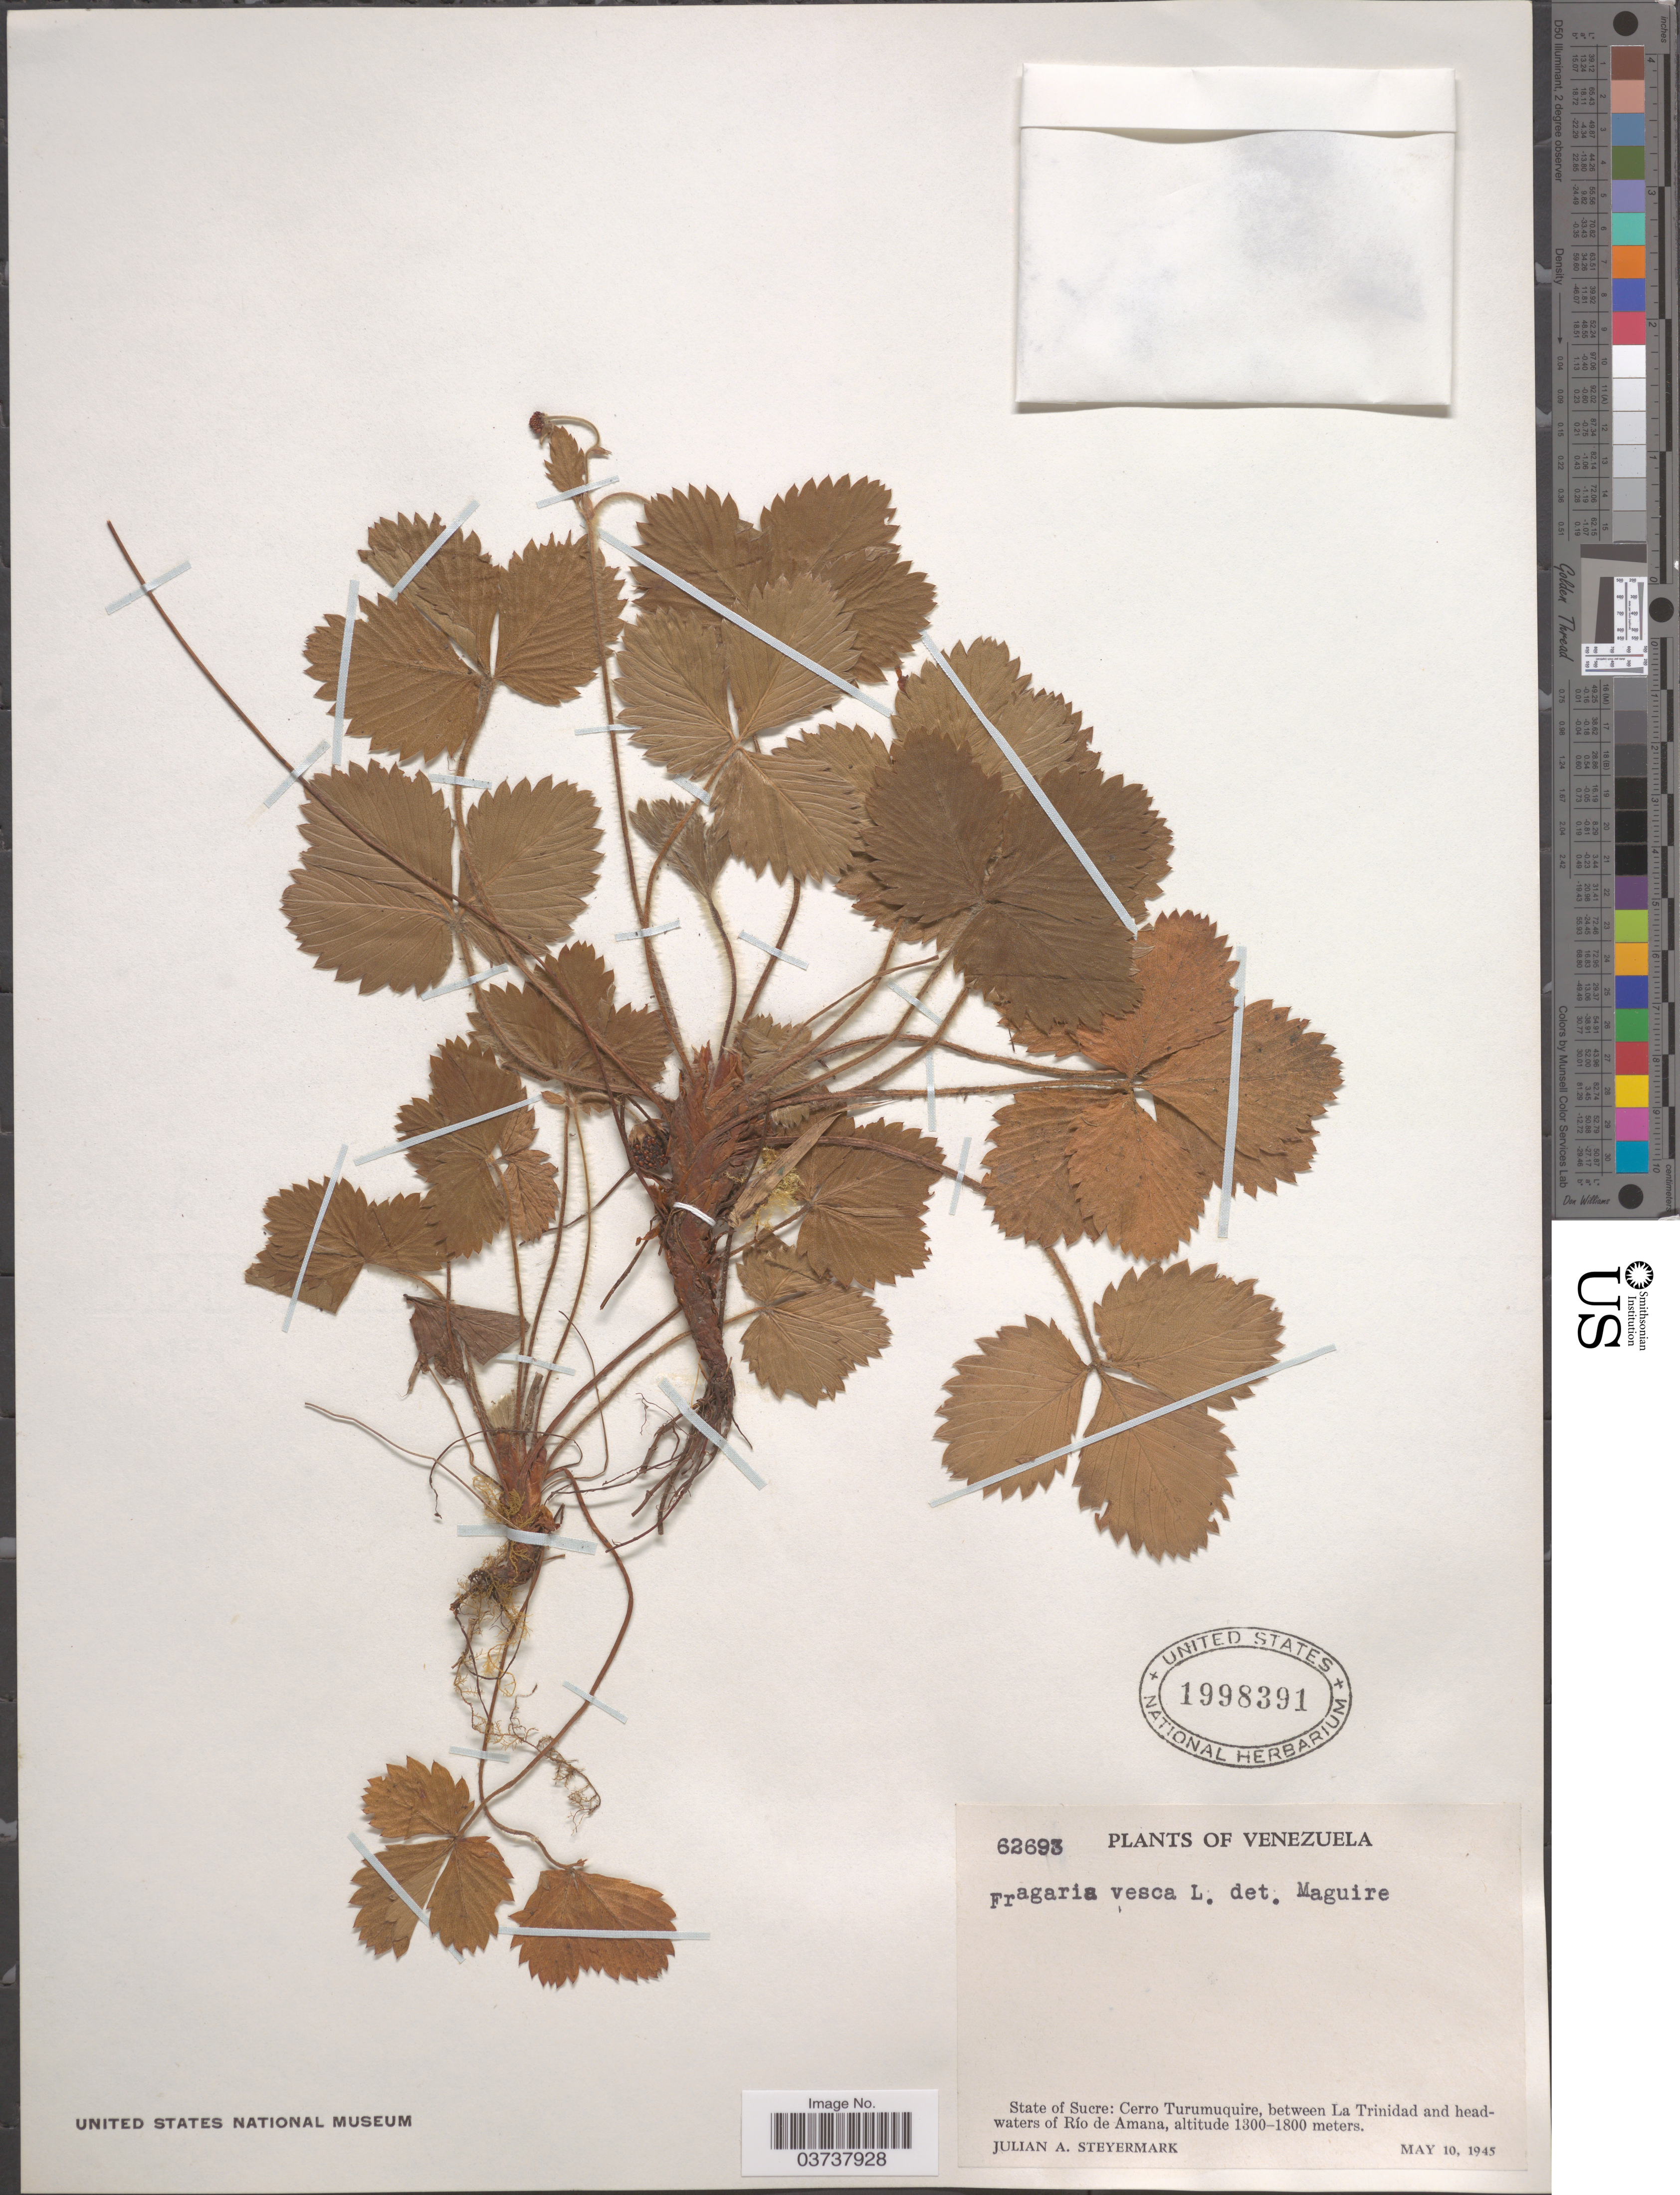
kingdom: Plantae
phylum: Tracheophyta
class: Magnoliopsida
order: Rosales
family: Rosaceae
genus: Fragaria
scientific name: Fragaria vesca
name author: L.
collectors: J. Steyermark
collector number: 62693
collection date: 1945-05-10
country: Venezuela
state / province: Sucre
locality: Cerro Turumuquire, between La Trinidad and headwaters of Río de Amana.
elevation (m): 1300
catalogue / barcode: US 1998391